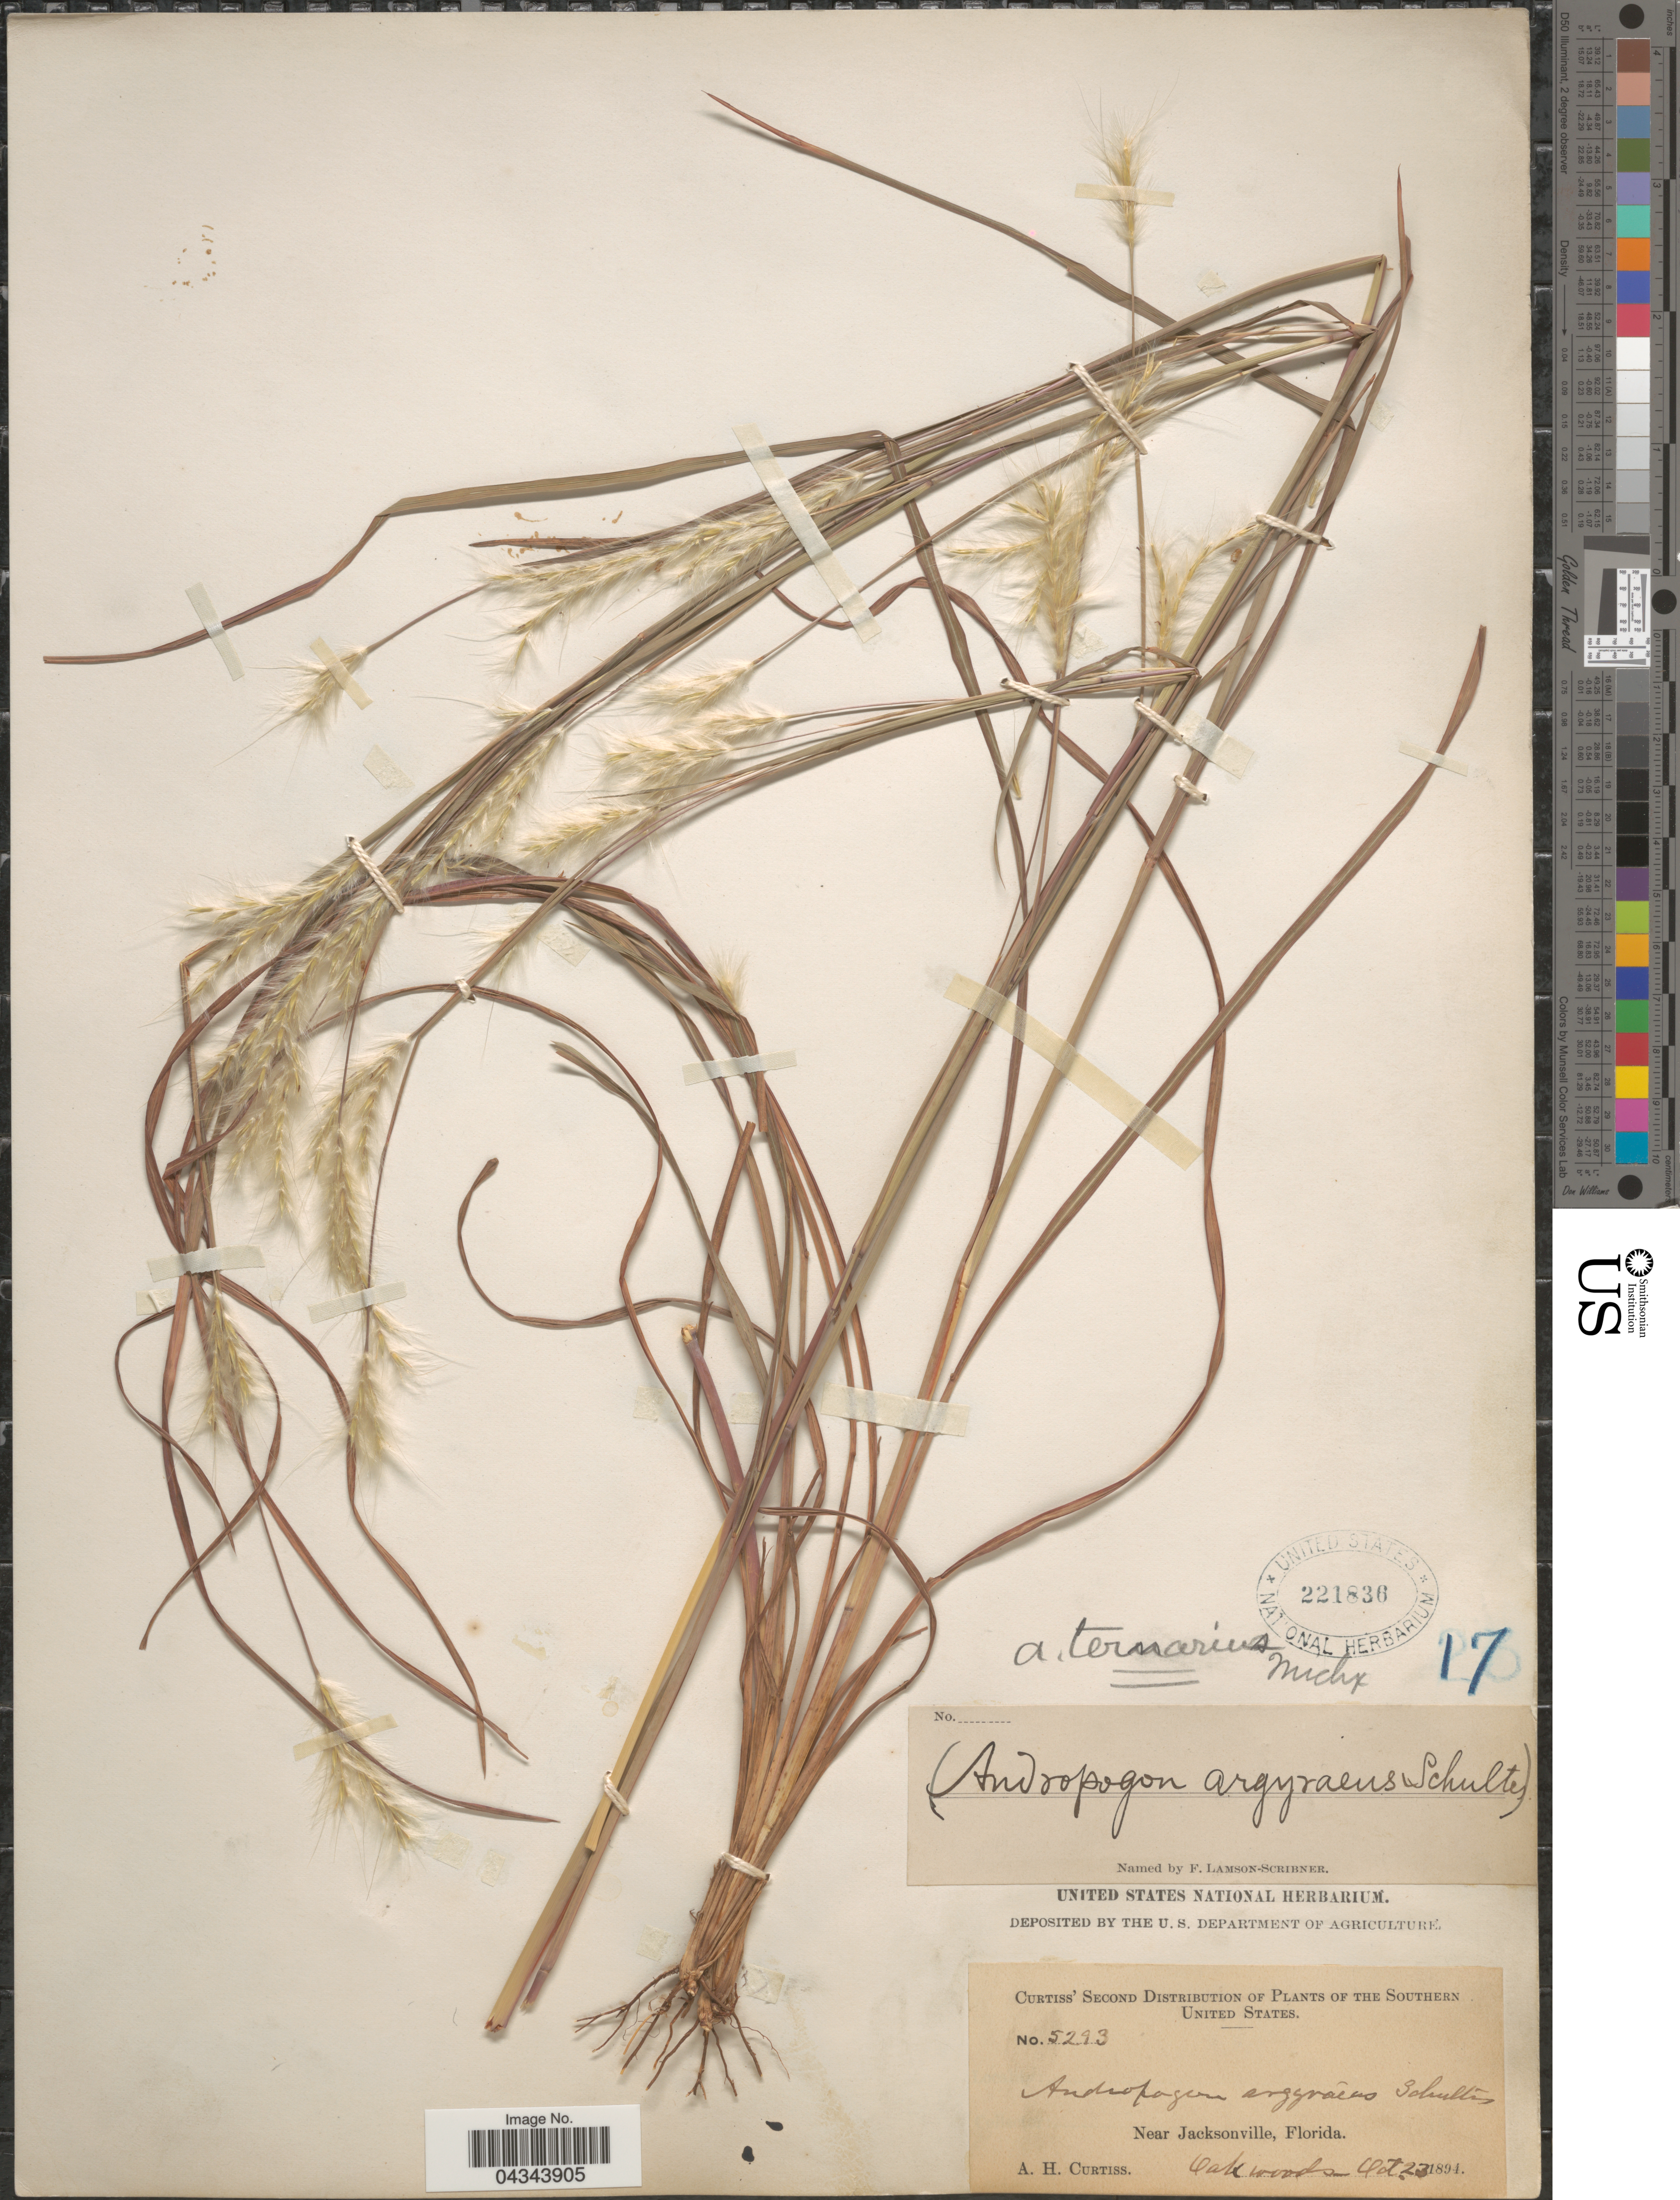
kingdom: Plantae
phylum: Tracheophyta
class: Liliopsida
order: Poales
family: Poaceae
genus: Andropogon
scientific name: Andropogon ternarius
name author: Michx.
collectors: A. H. Curtiss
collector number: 5293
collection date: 1894-10-23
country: United States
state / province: Florida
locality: Southern United States. Near Jacksonville.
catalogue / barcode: US 221836